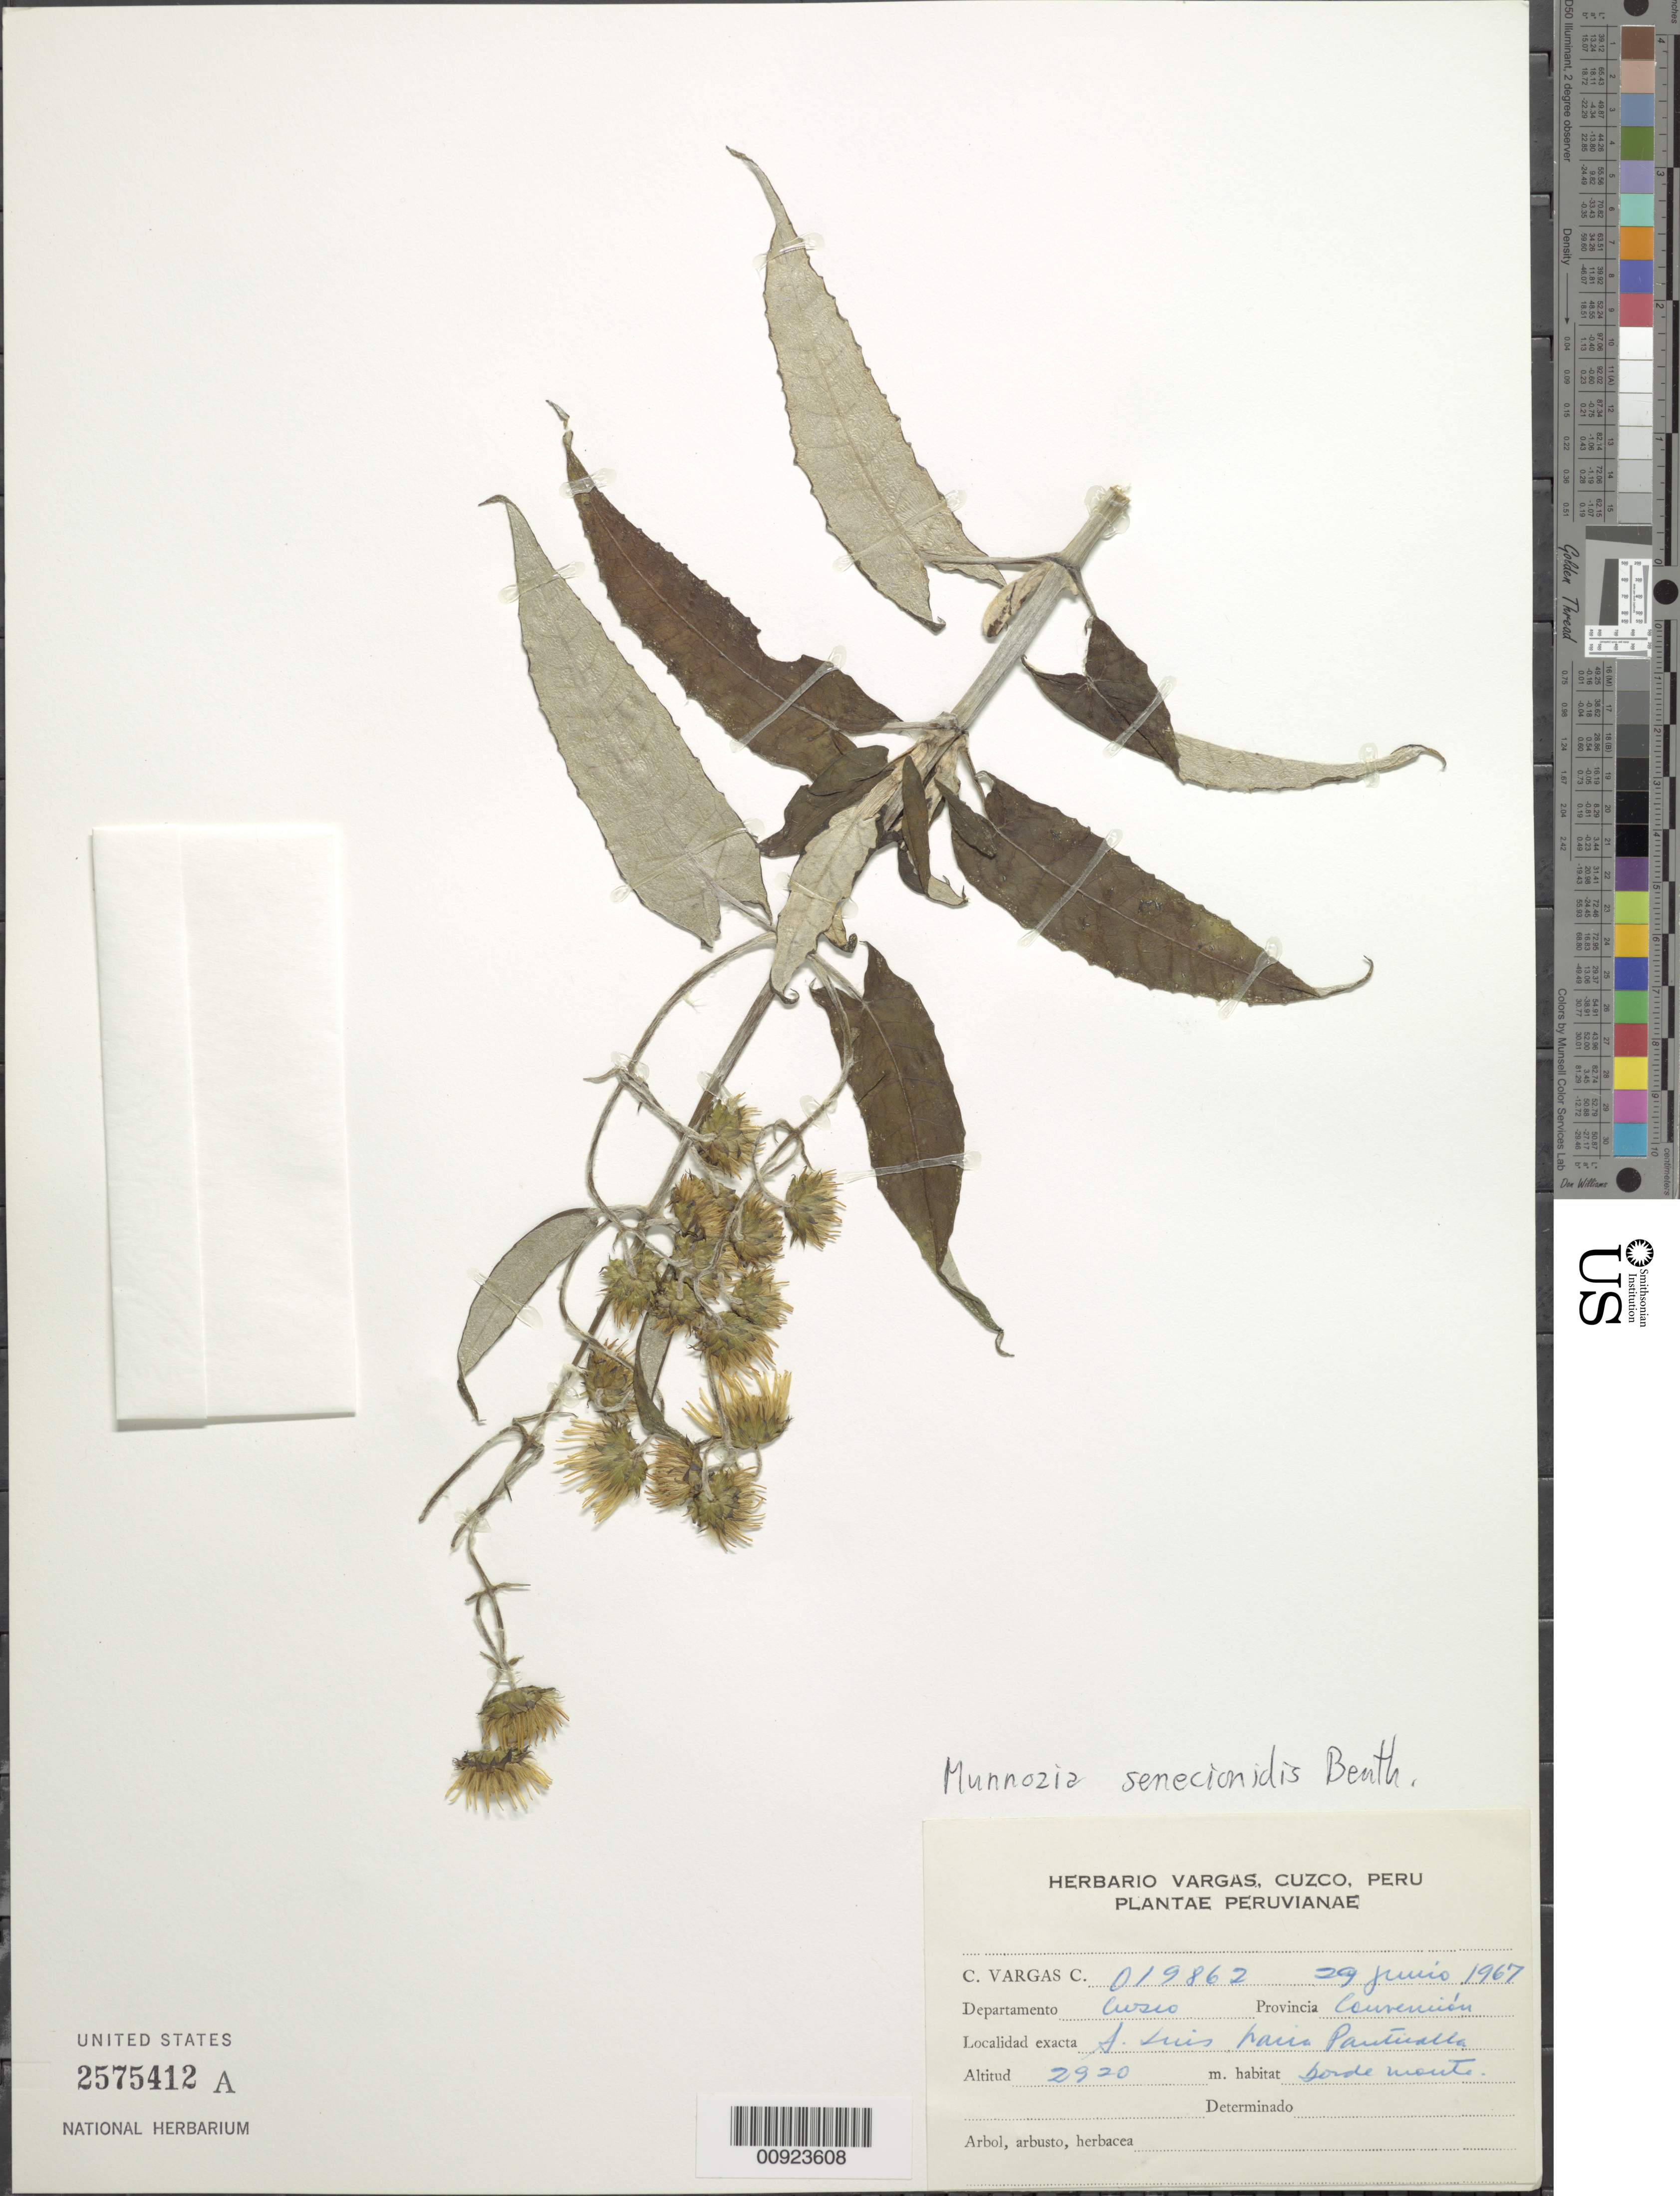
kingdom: Plantae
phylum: Tracheophyta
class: Magnoliopsida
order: Asterales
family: Asteraceae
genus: Munnozia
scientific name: Munnozia senecionidis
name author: Benth.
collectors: C. Vargas C.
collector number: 19862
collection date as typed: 29 June 1967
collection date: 1967-06-29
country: Peru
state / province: Cusco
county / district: La Convención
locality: S. Luis hacia Pantisalla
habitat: Borde monte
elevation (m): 2920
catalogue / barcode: US 2575412A